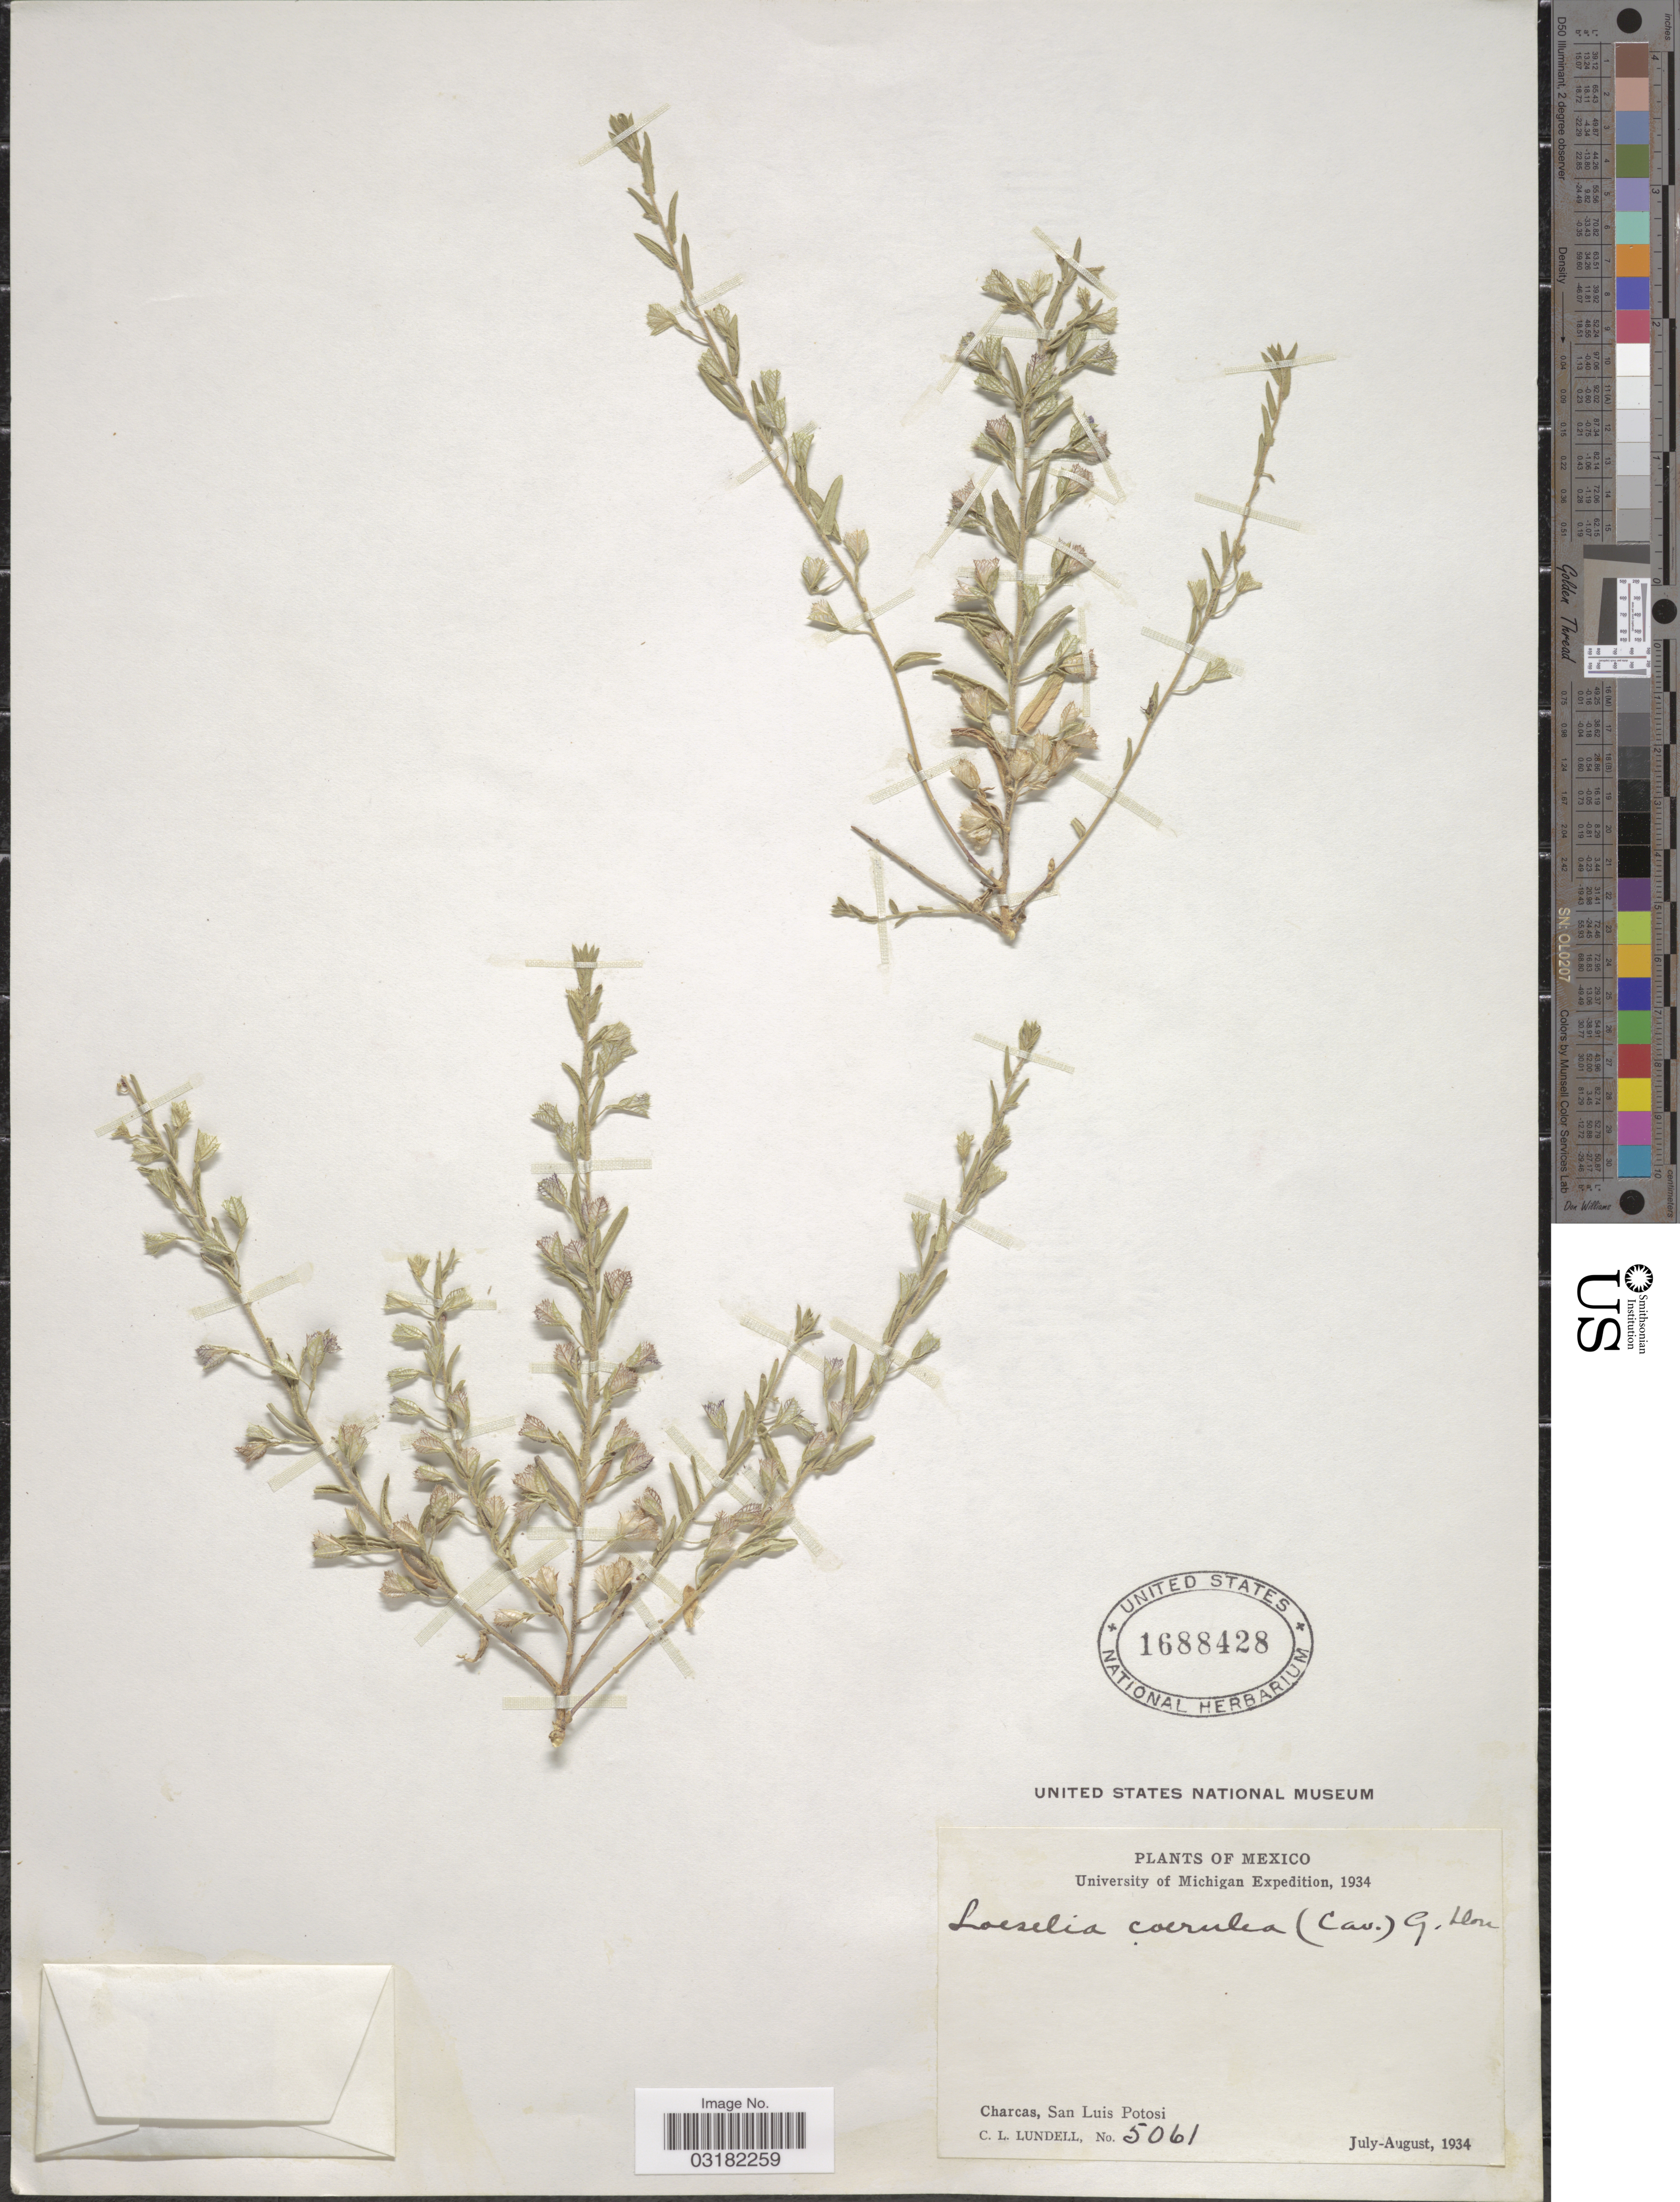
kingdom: Plantae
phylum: Tracheophyta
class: Magnoliopsida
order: Ericales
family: Polemoniaceae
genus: Loeselia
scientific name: Loeselia caerulea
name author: (Cav.) G. Don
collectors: C. L. Lundell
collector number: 5061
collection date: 1934-07/1934-08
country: Mexico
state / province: San Luis Potosí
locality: Charcas.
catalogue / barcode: US 1688428